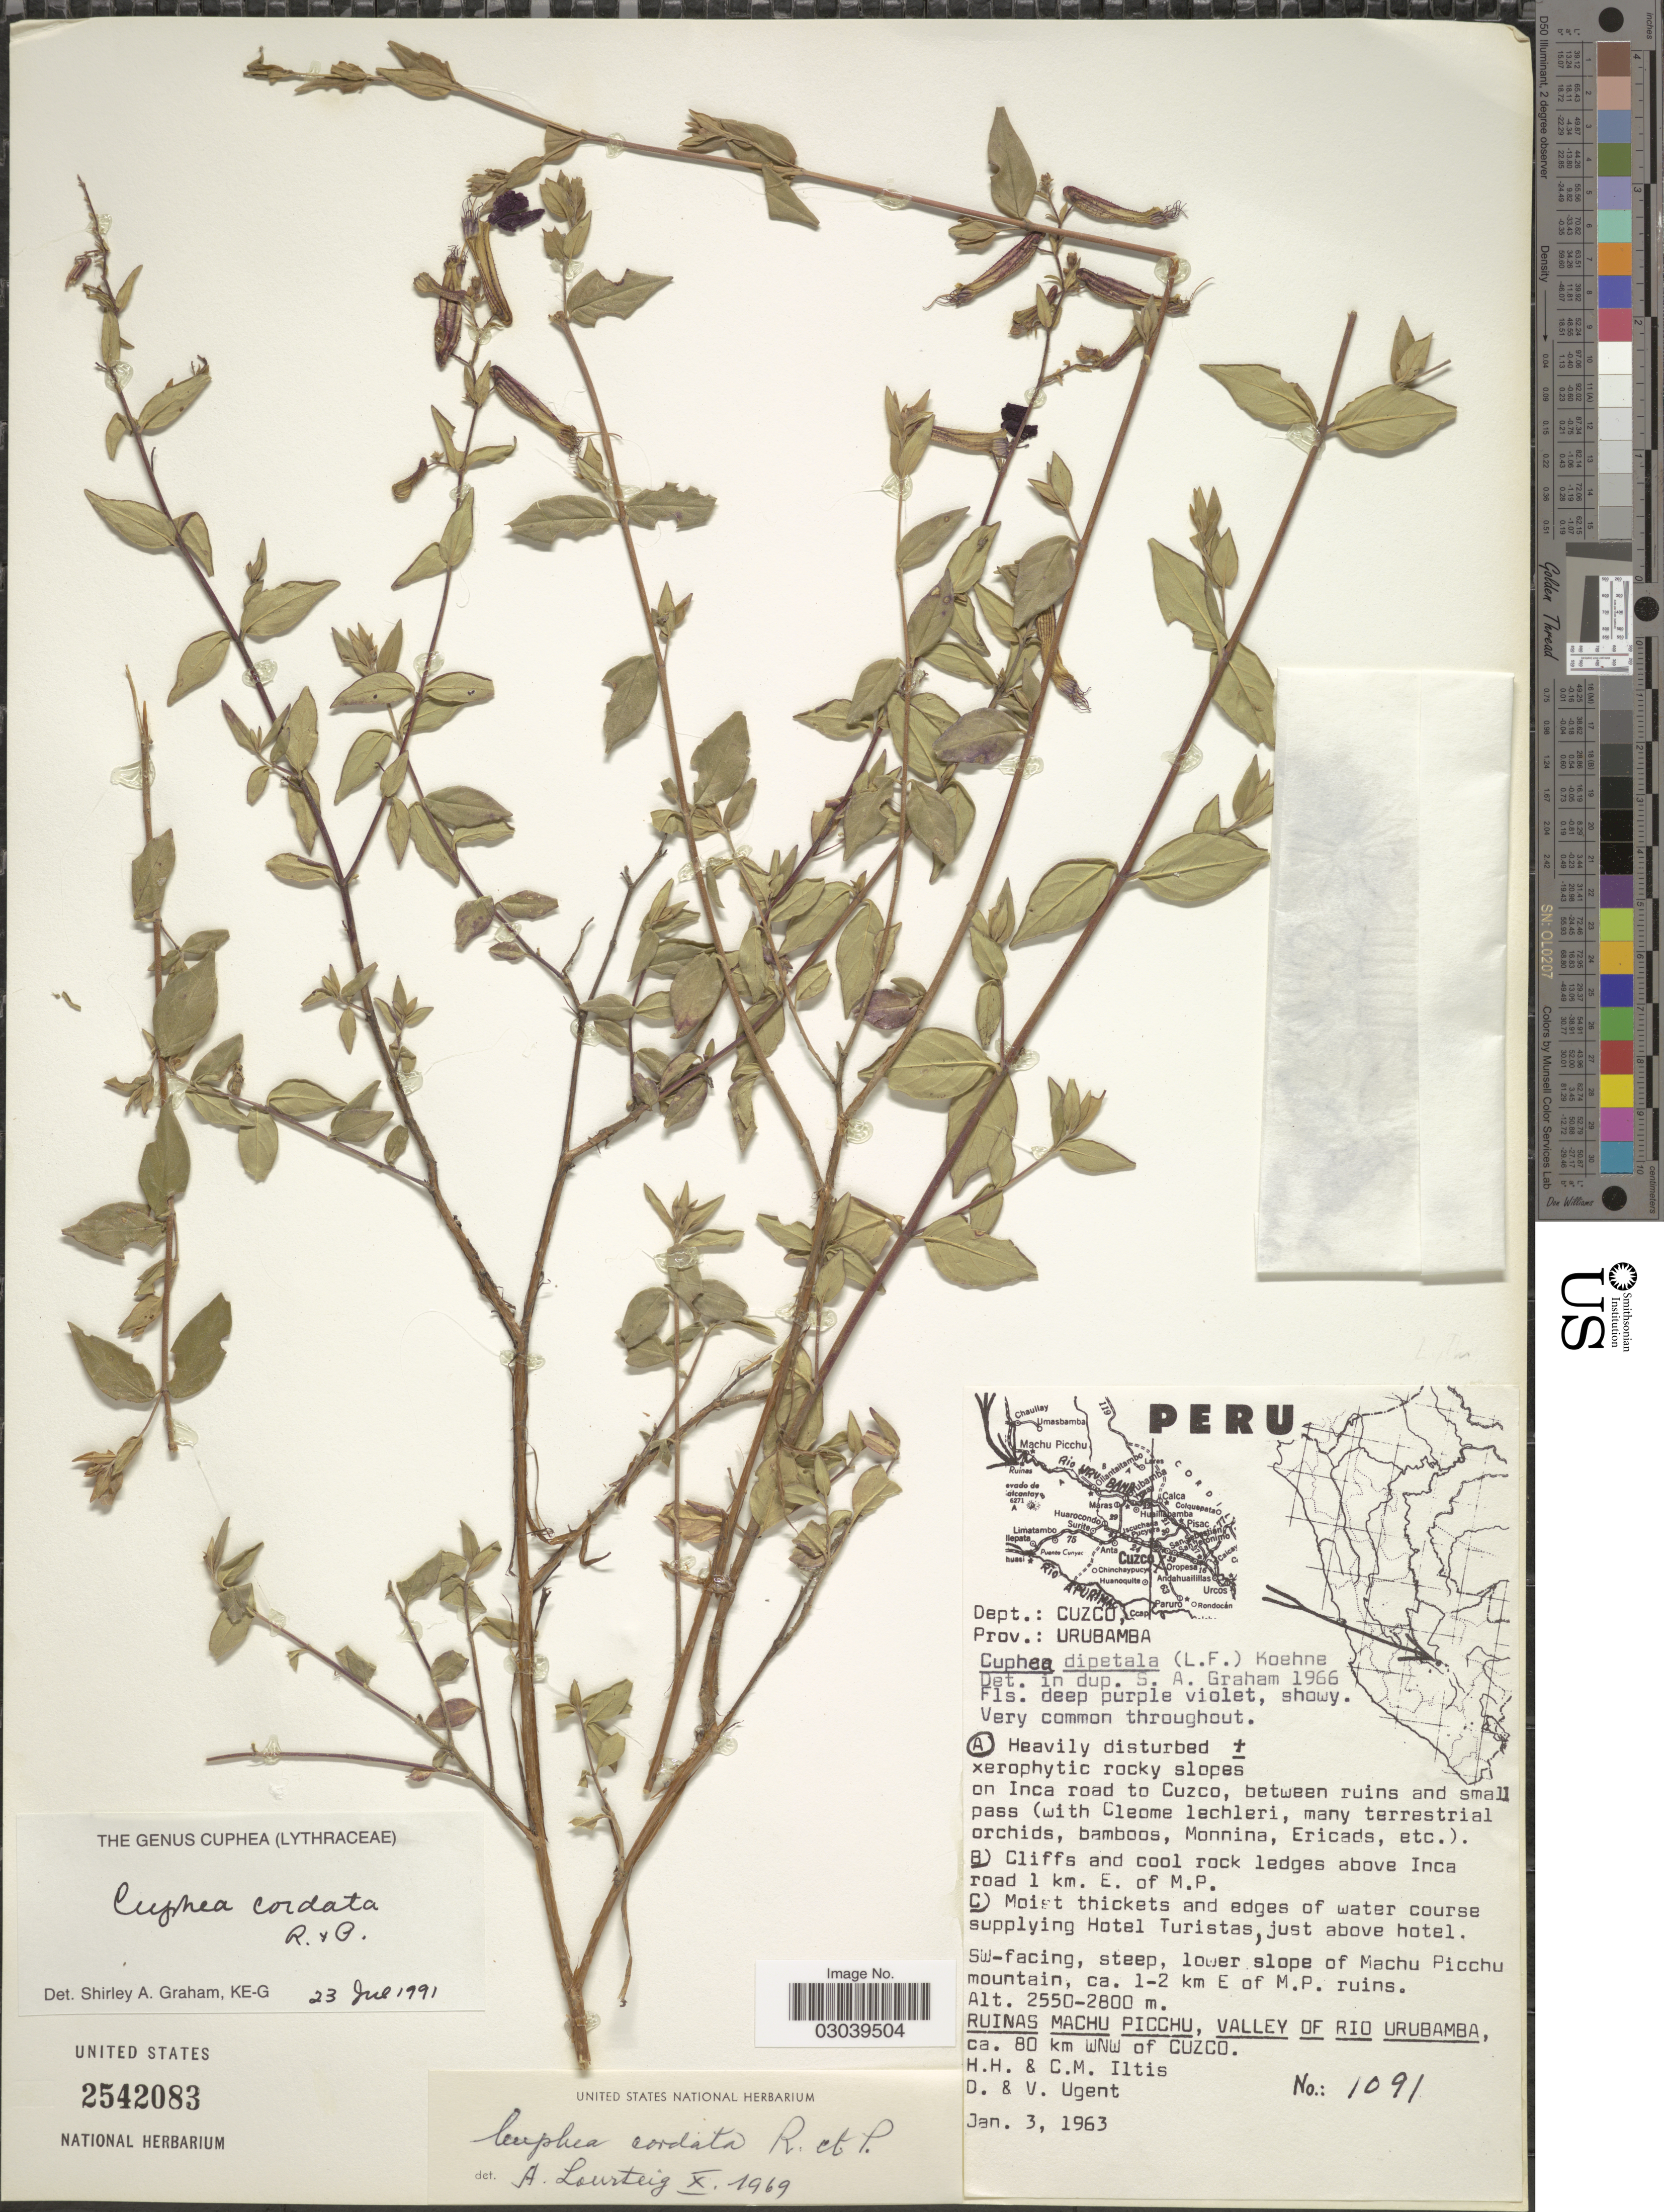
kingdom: Plantae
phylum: Tracheophyta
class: Magnoliopsida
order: Myrtales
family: Lythraceae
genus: Cuphea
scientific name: Cuphea cordata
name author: Ruiz & Pav.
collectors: H. H. Iltis, C. M Iltis, D. Ugent & V. Ugent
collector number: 1091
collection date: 1963-01-03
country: Peru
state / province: Cusco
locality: Dept.: Cuzco. Prov.: Urubamba. Slopes on Inca road to Cuzco, between ruins and small pass. SW-facing, steep, lower slope of Machu Picchu mountain, ca. 1-2 km E of M.P. ruins. Ruinas Machu Picchu, Valley of Rio Urubamba, ca. 80 km WNW of Cuzco.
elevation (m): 2550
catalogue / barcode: US 2542083